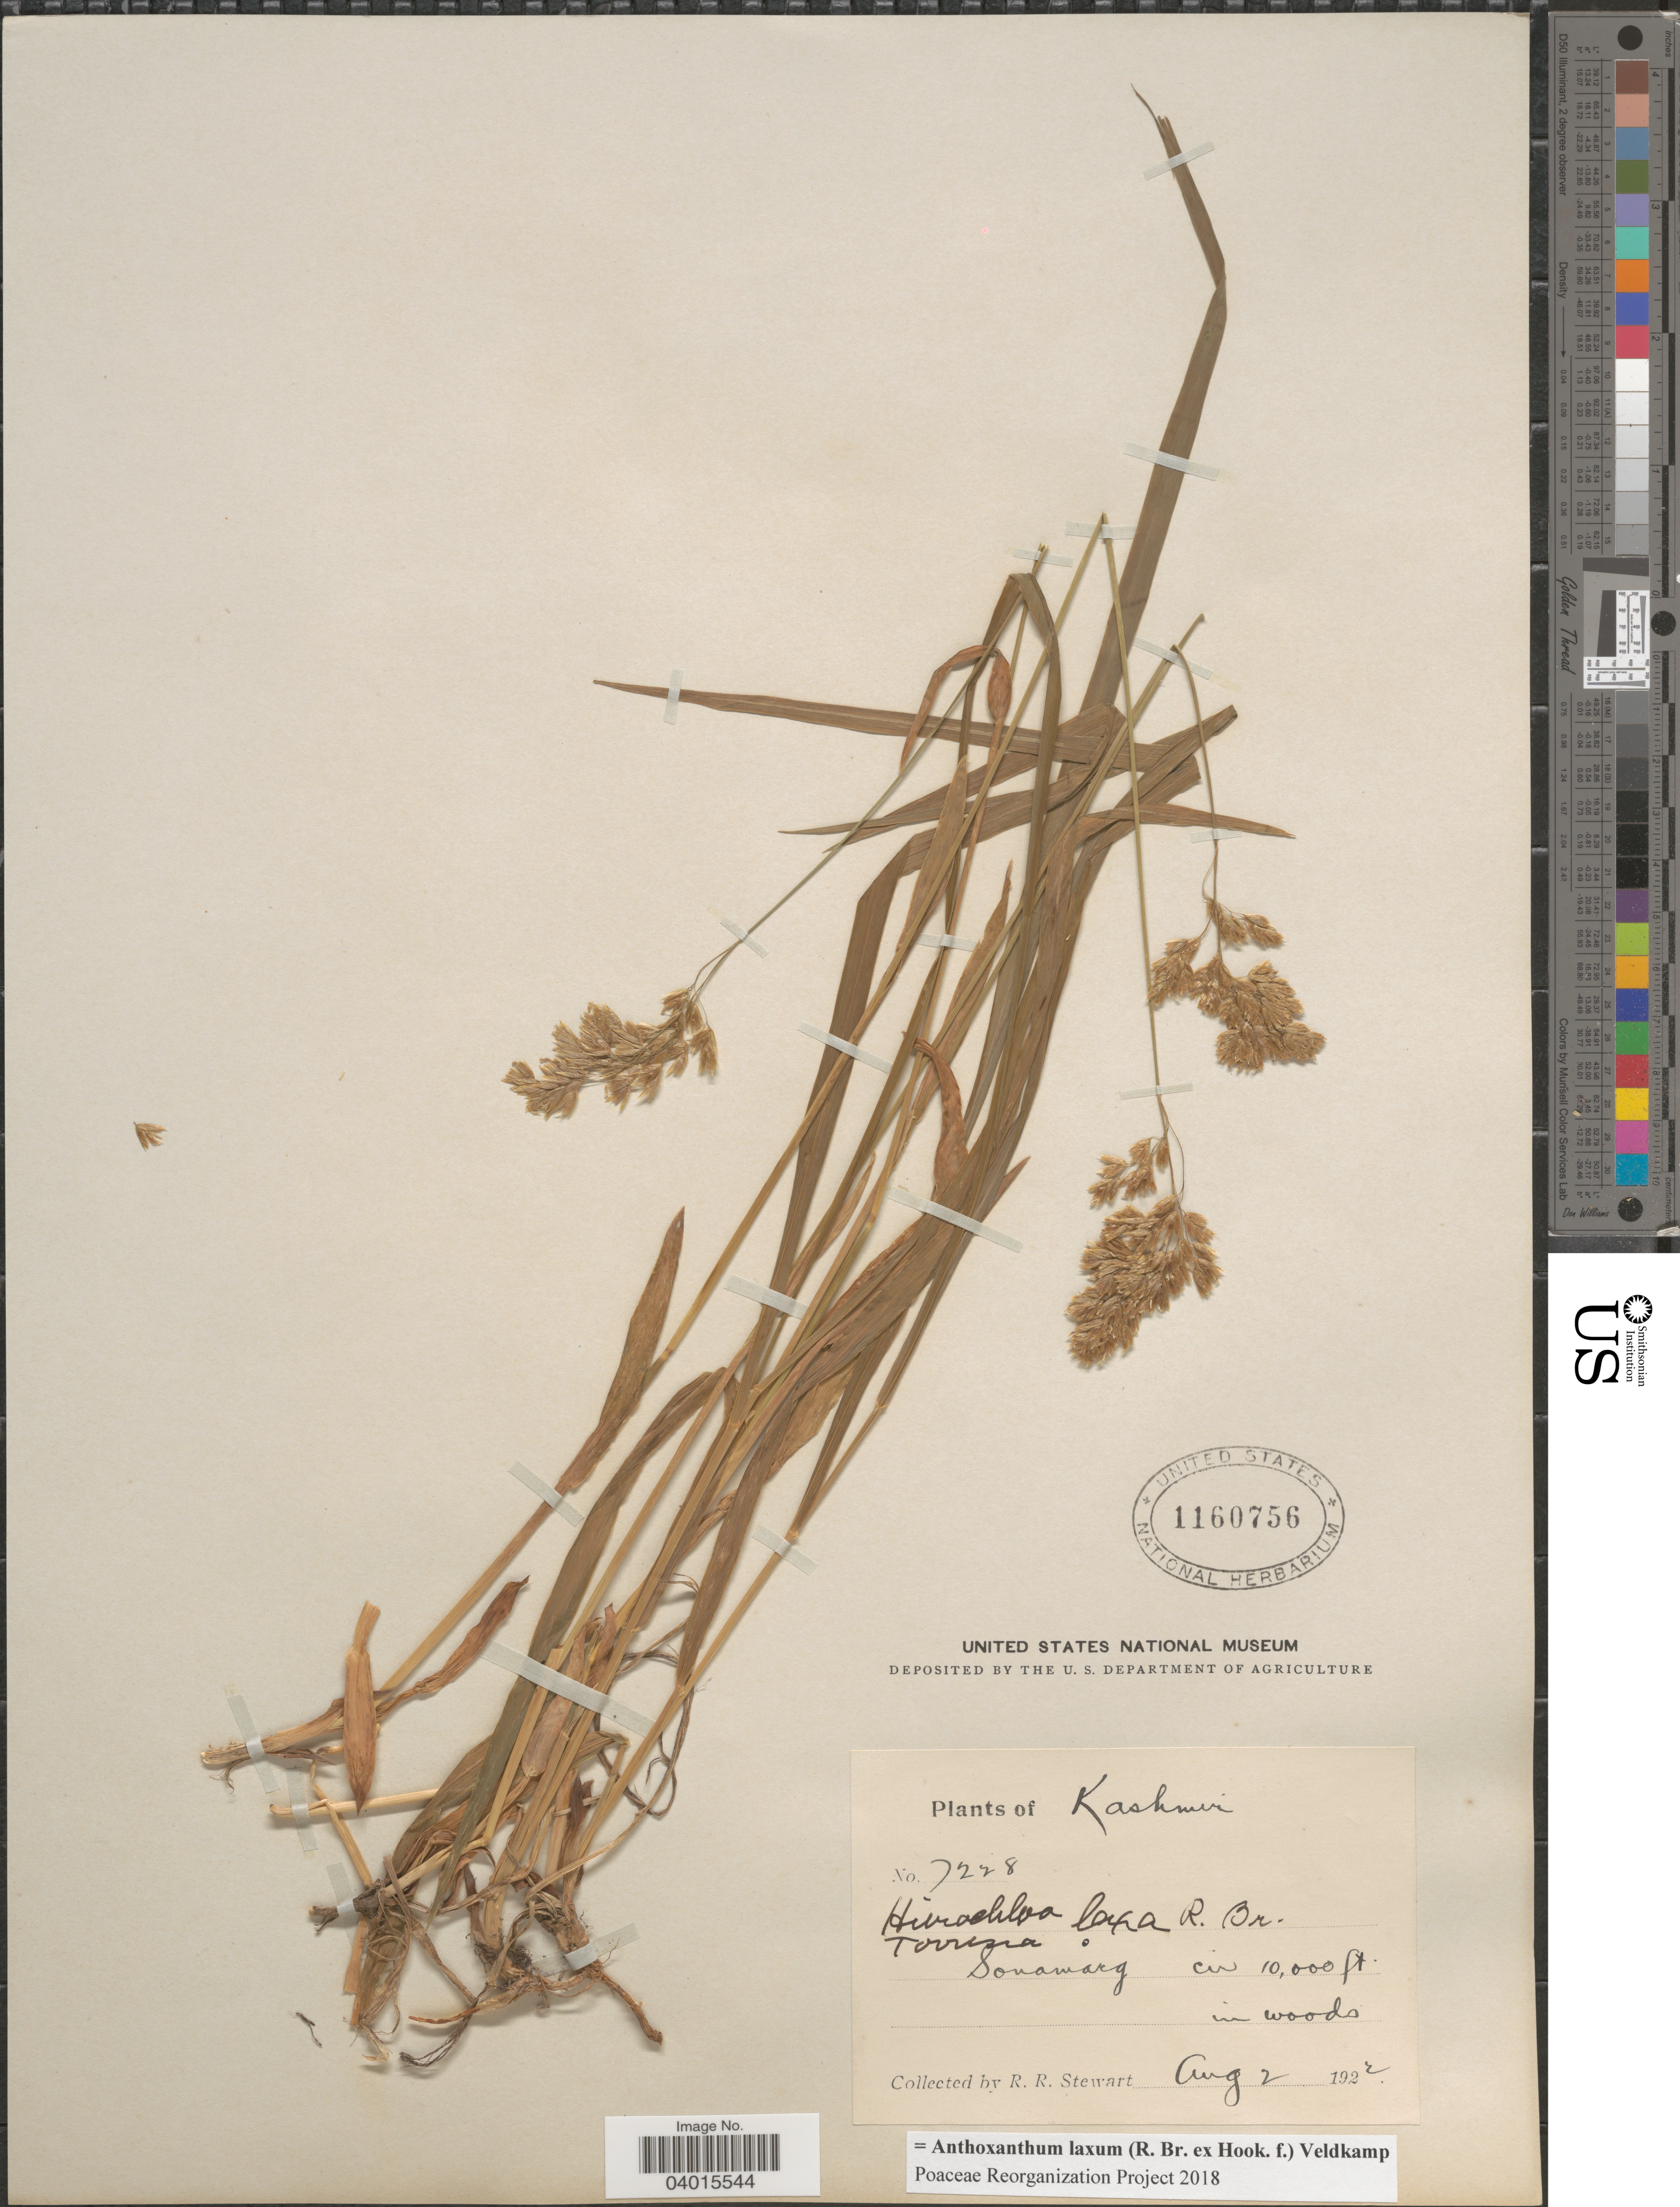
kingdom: Plantae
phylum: Tracheophyta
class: Liliopsida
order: Poales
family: Poaceae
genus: Anthoxanthum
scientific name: Anthoxanthum laxum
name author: (R. Br. ex Hook. f.) Veldkamp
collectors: R. Stewart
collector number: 7228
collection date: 1922-08-02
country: India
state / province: Jammu and Kashmir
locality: Kashmir. Sonamarg.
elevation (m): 3048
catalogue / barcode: US 1160756